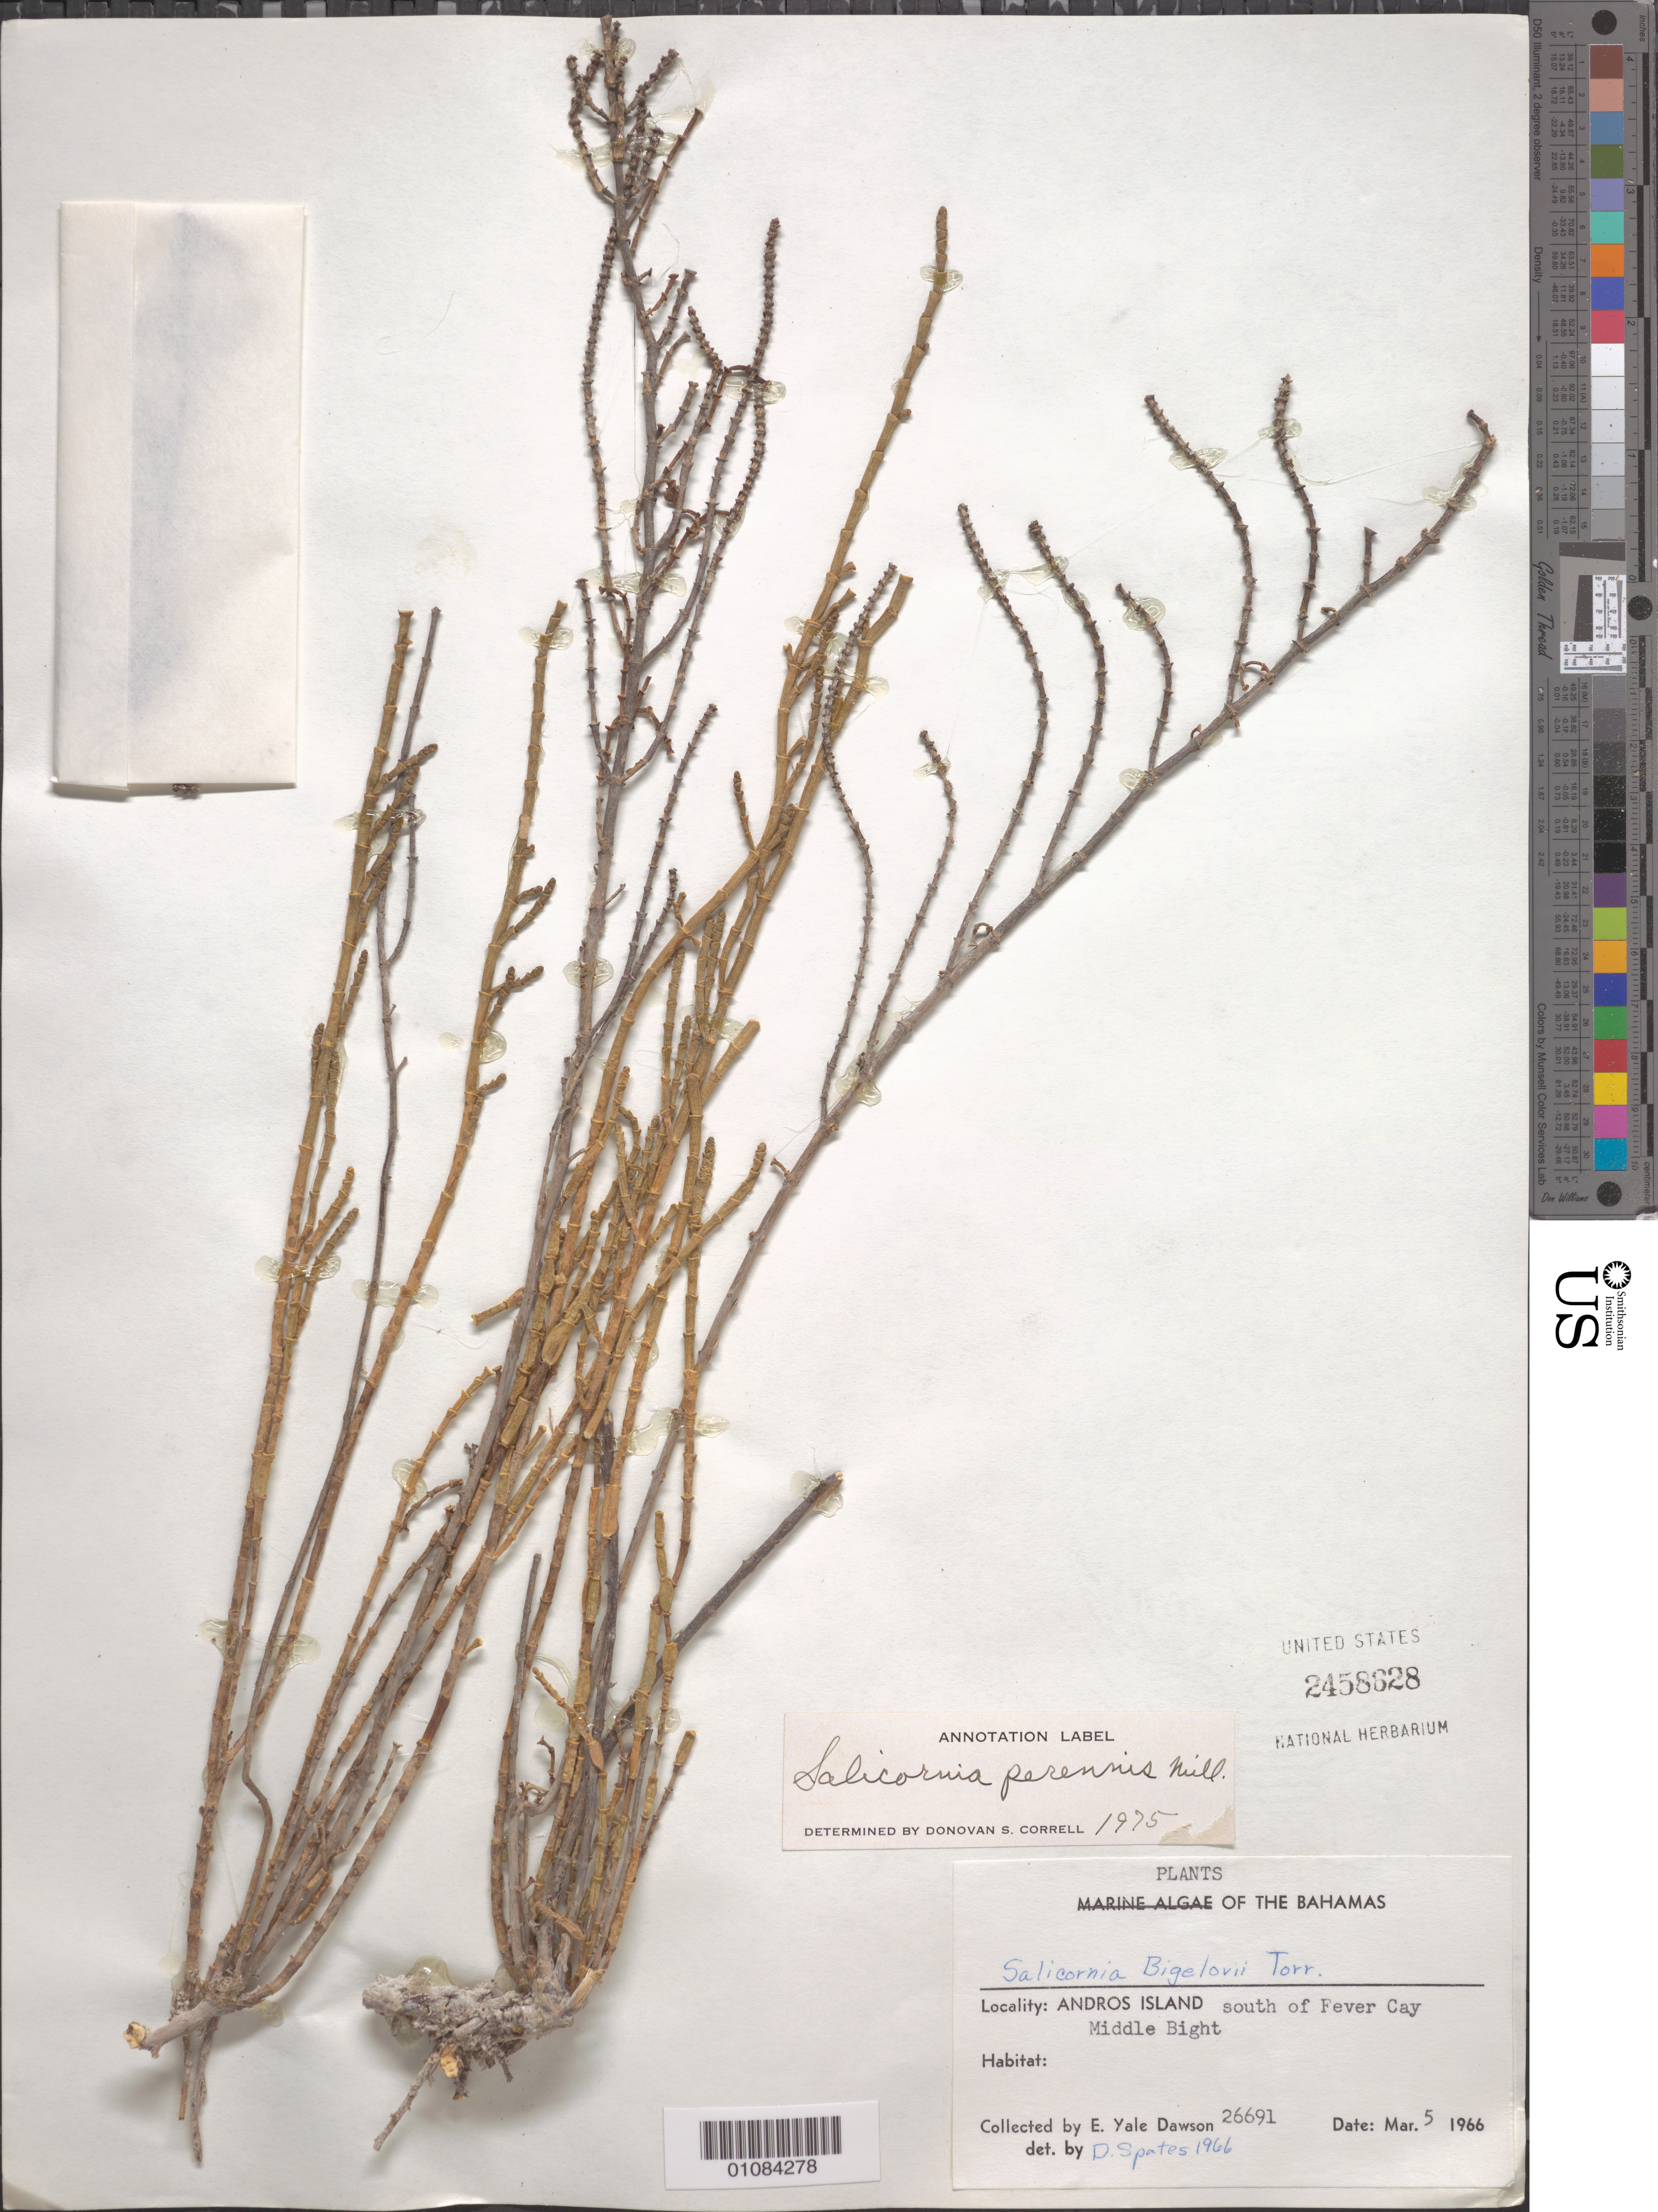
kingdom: Plantae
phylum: Tracheophyta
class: Magnoliopsida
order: Caryophyllales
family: Amaranthaceae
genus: Salicornia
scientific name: Salicornia perennis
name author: Mill.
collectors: E. Y. Dawson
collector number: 26691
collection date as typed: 05 Mar 1966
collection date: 1966-03-05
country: Bahamas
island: Andros I.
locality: Andros Island, south of Fever Cay. Middle Bight.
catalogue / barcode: US 2458628